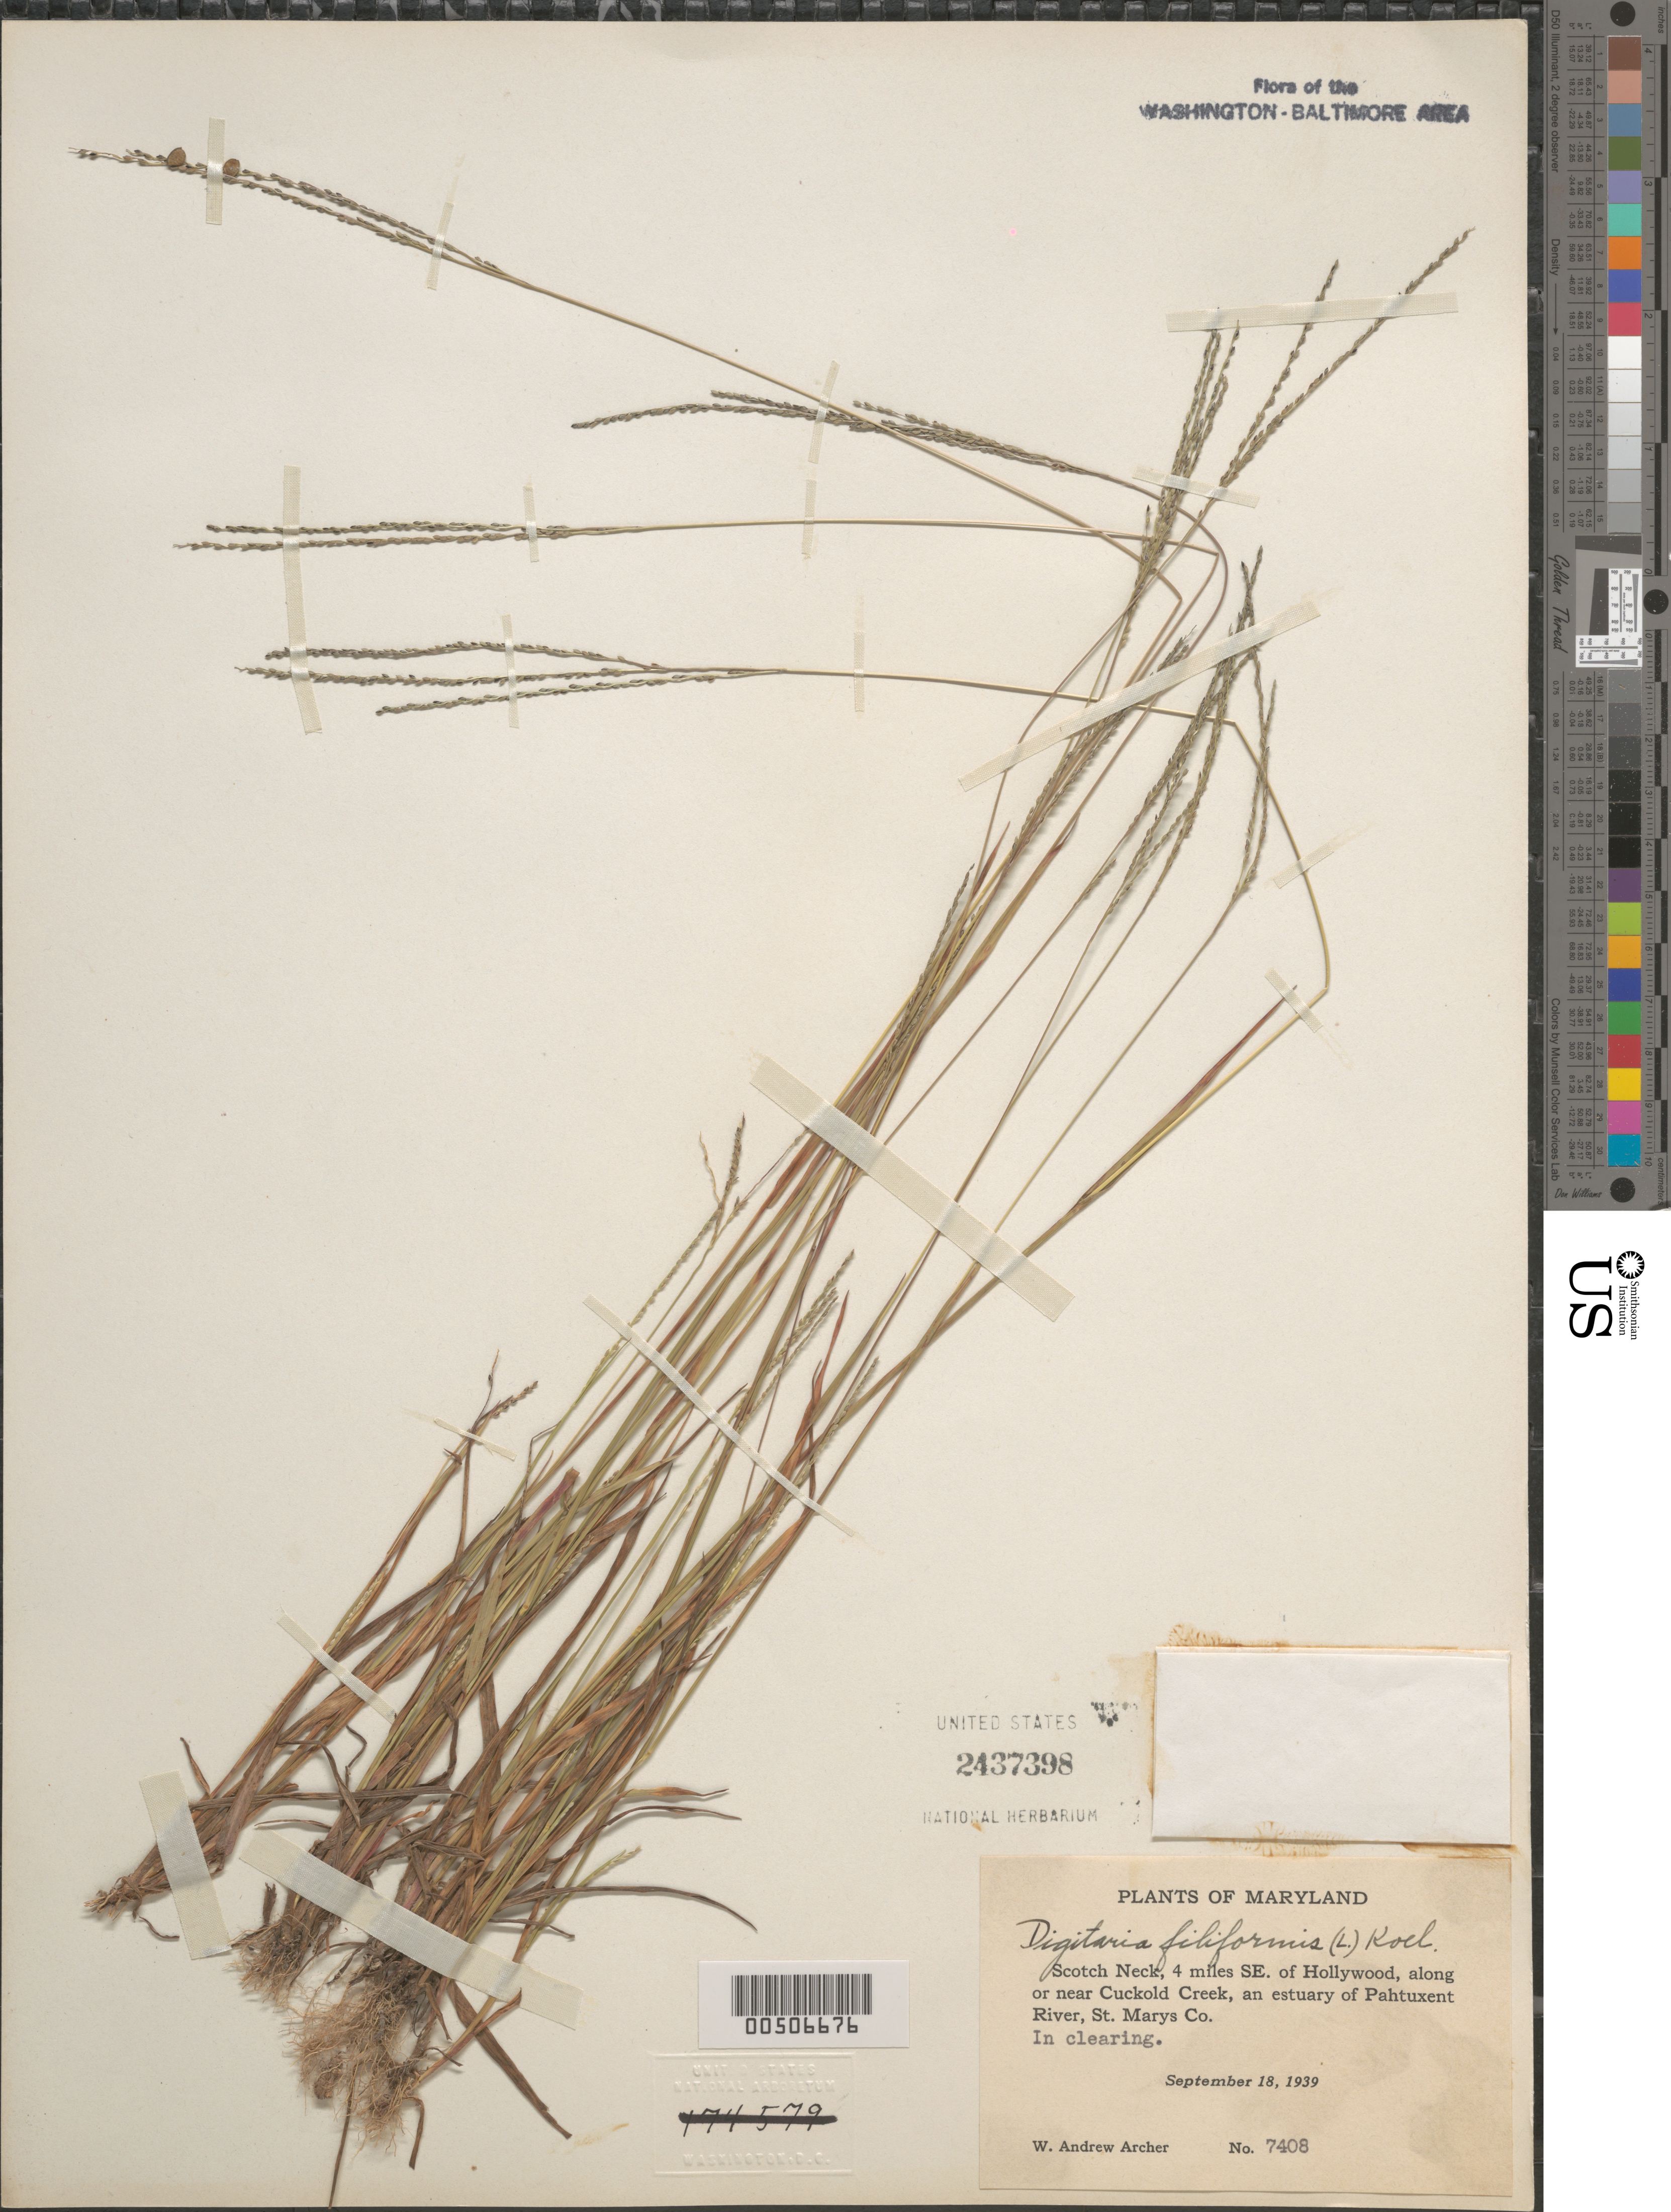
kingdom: Plantae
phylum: Tracheophyta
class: Liliopsida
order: Poales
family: Poaceae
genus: Digitaria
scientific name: Digitaria filiformis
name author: (L.) Koeler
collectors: W. A. Archer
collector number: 7408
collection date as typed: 18 Sep 1939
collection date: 1939-09-18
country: United States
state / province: Maryland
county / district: St. Mary's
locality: Scotch Neck, SE of Hollywood, near Cockold Creek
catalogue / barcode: US 2437398